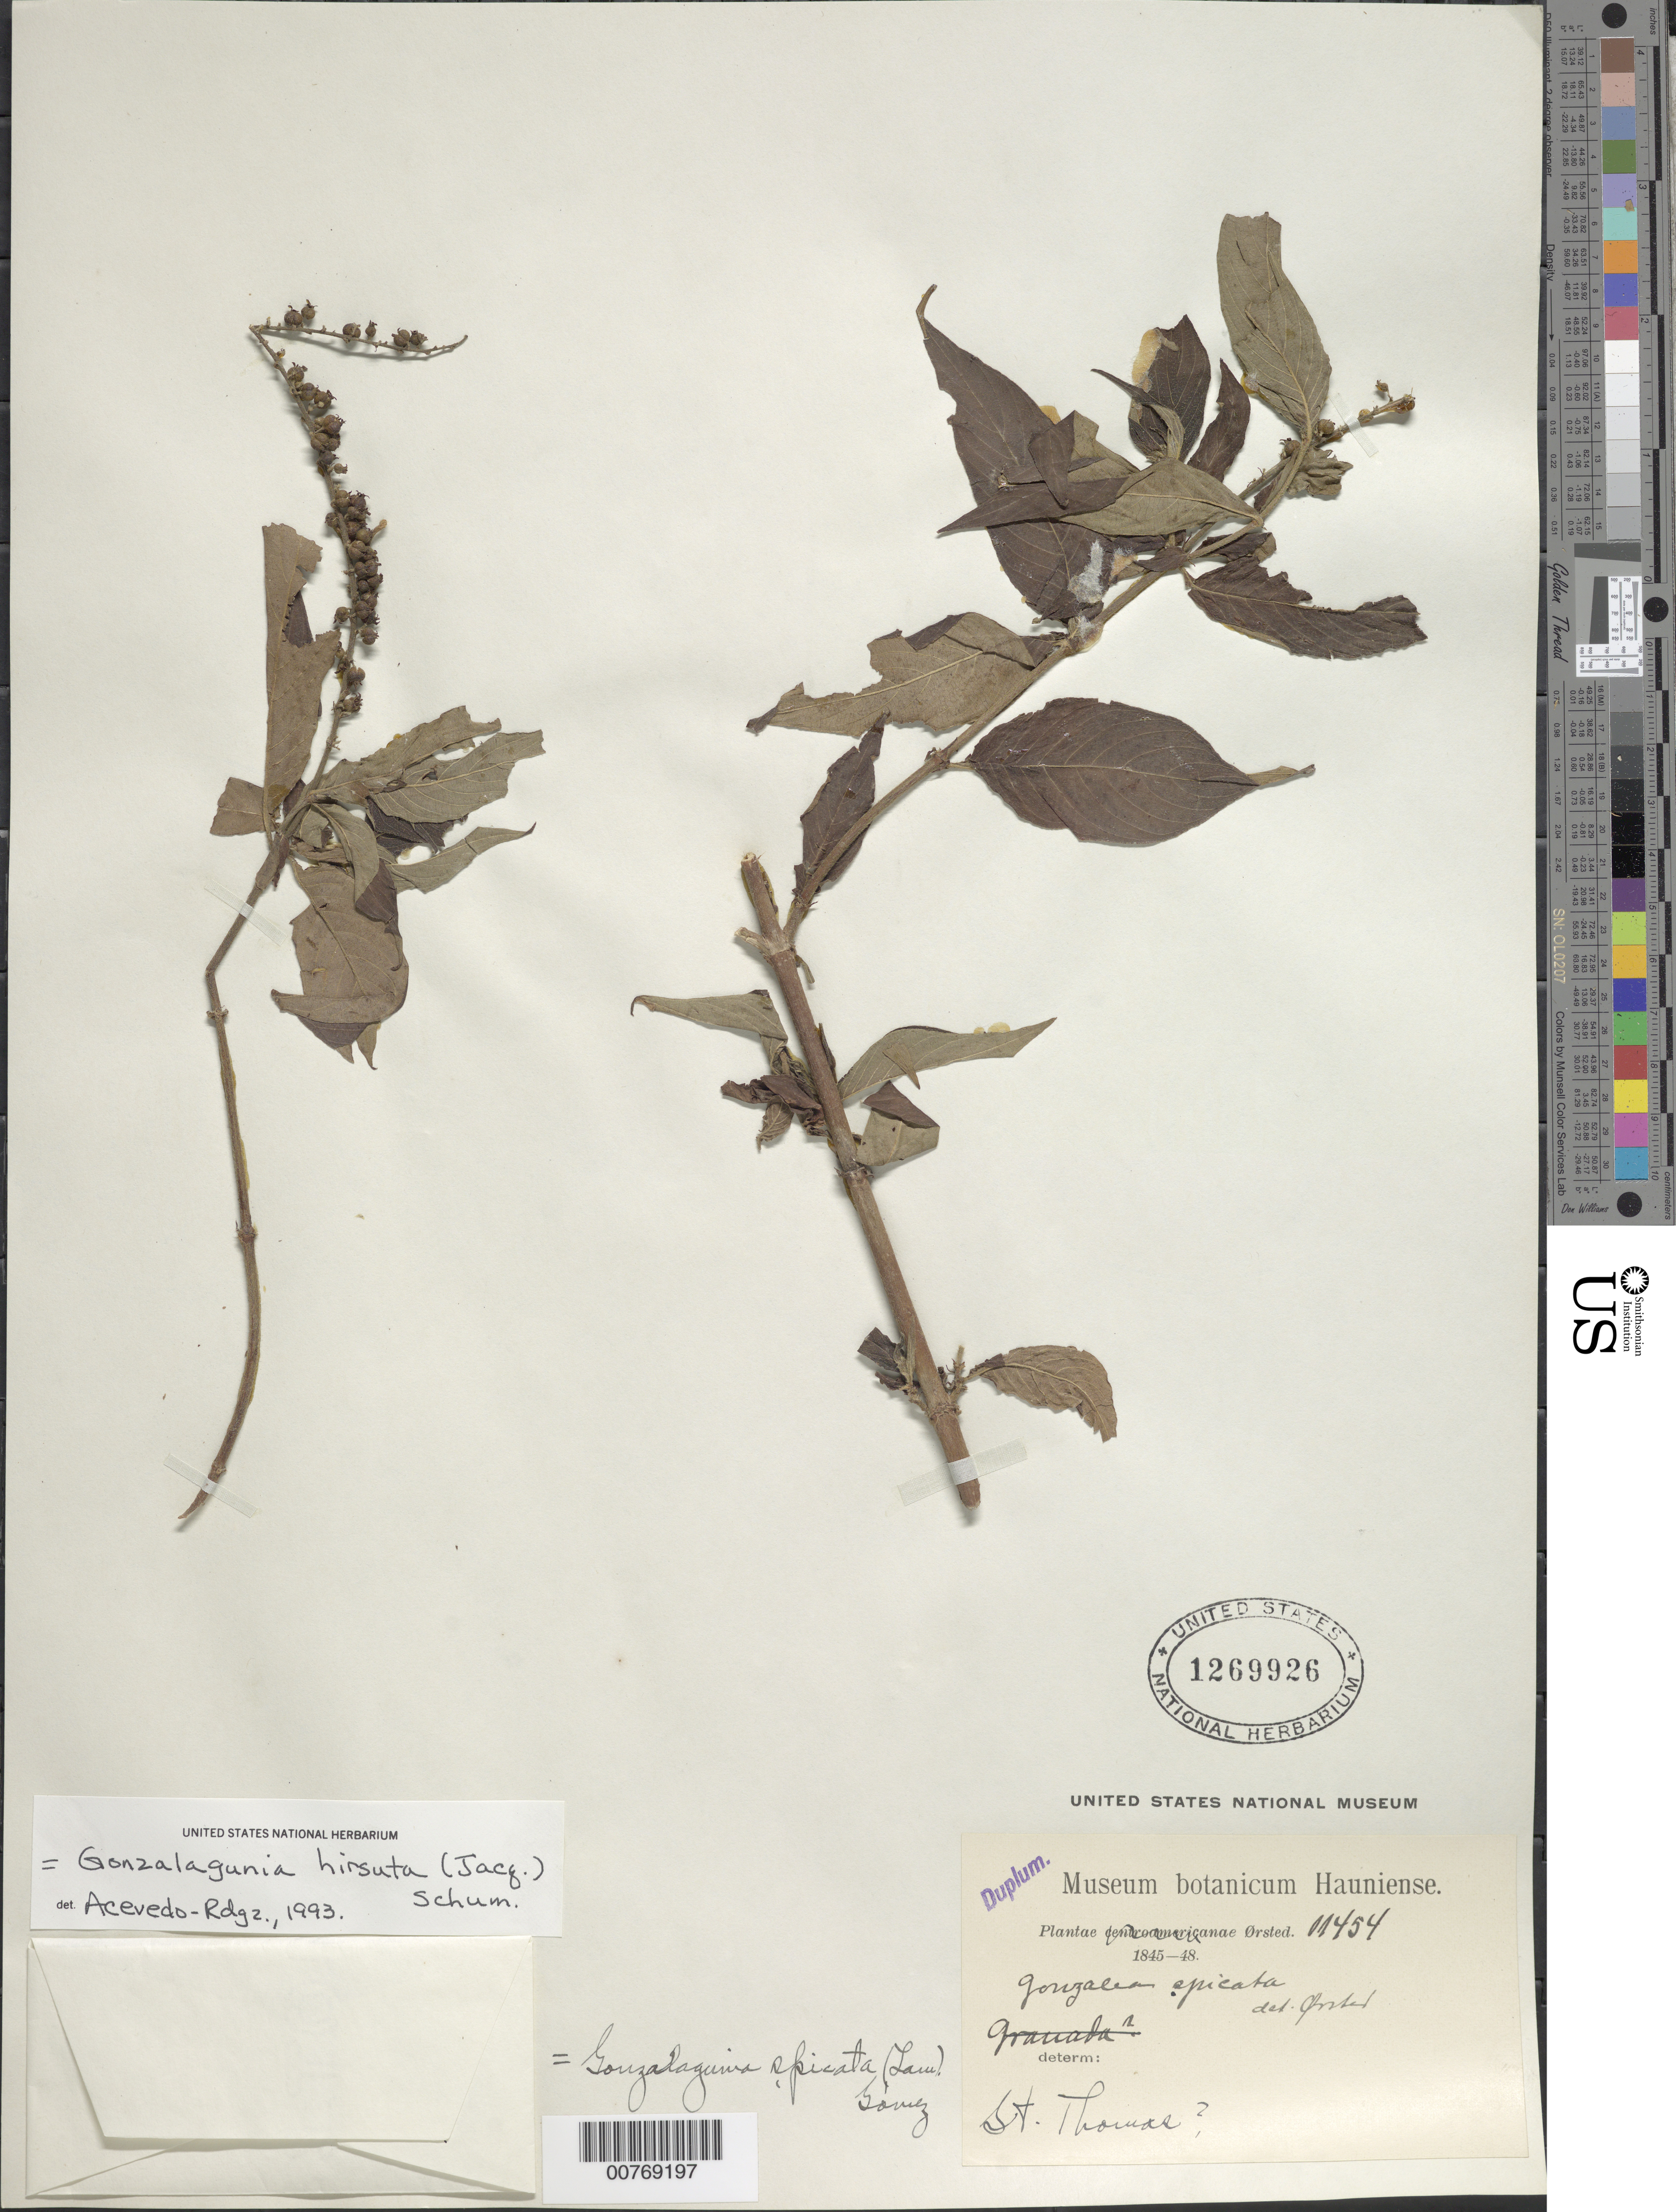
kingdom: Plantae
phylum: Tracheophyta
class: Magnoliopsida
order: Gentianales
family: Rubiaceae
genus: Gonzalagunia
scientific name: Gonzalagunia hirsuta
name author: (Jacq.) K. Schum.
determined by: Acevedo-Rodríguez, P., (BOT), Smithsonian Institution - National Museum of Natural History (UNITED STATES)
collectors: A. S. Oersted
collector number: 11454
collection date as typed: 1845 to -- --- 1848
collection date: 1845/1848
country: U.S. Virgin Islands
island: St. Thomas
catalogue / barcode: US 1269926